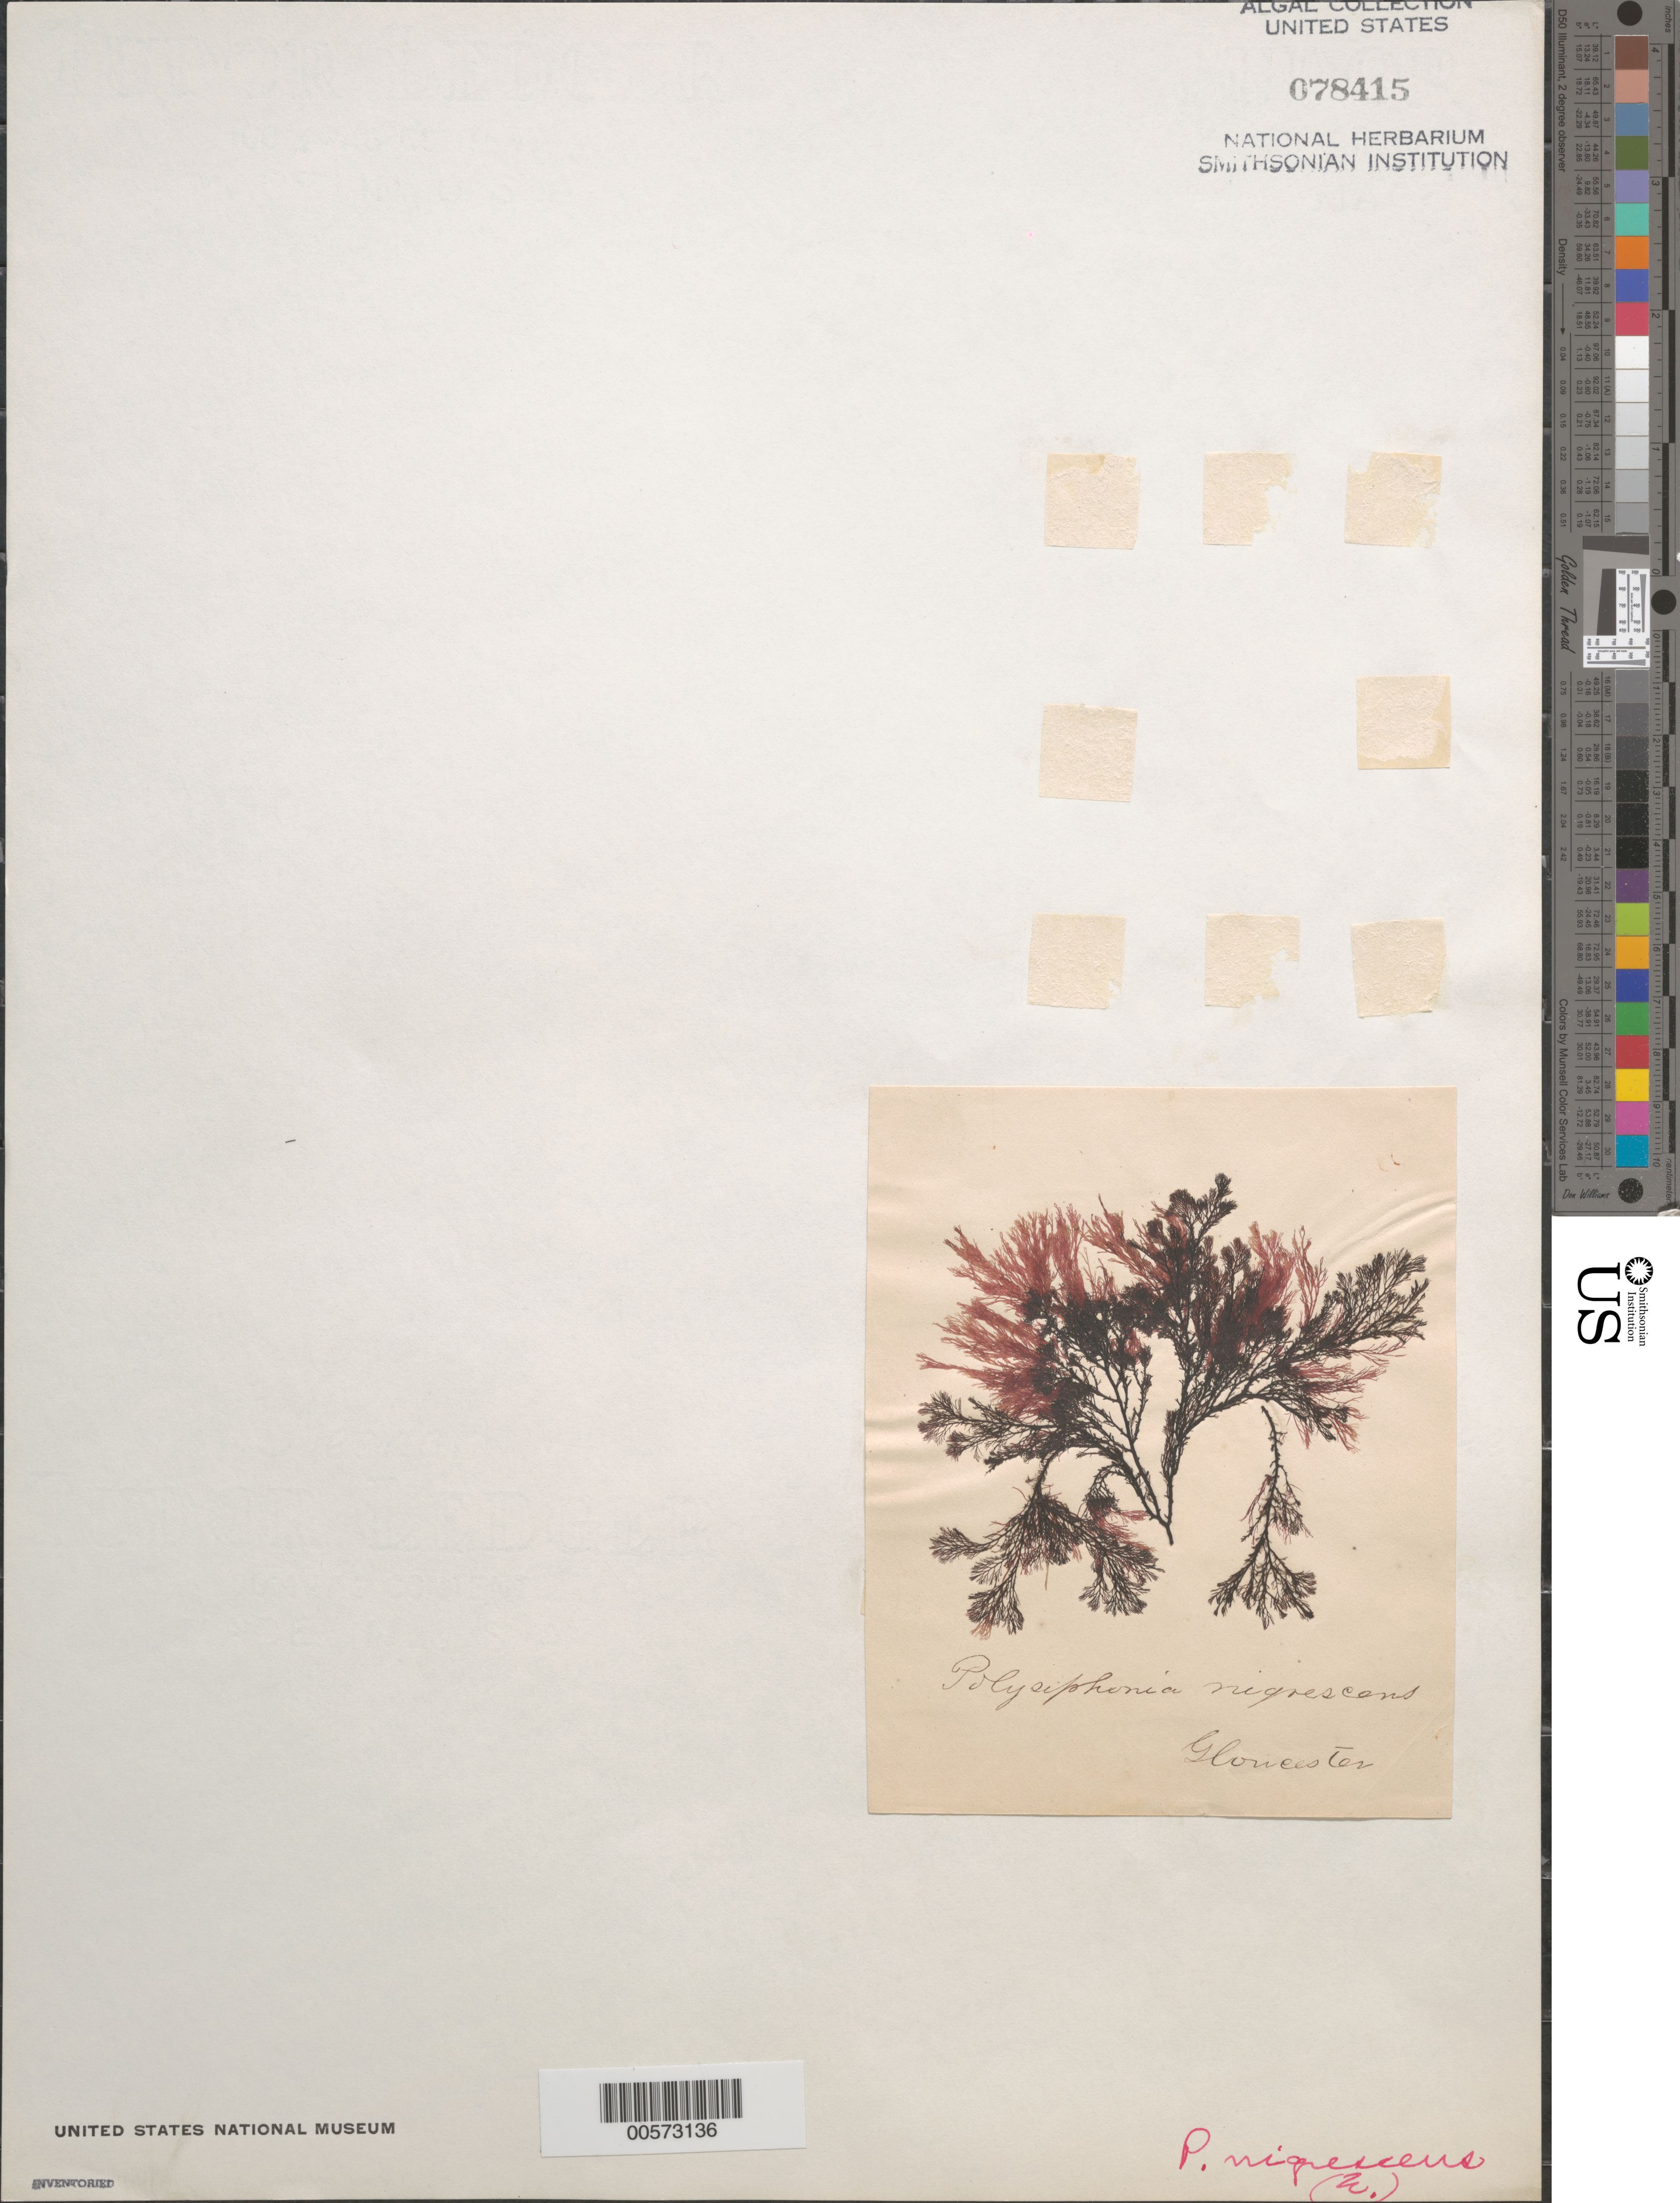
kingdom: Plantae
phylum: Rhodophyta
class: Florideophyceae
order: Ceramiales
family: Rhodomelaceae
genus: Vertebrata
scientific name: Vertebrata fucoides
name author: (Hudson) Kuntze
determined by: Algae name updating Project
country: United States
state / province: Massachusetts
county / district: Essex County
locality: Gloucester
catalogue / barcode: US 78415